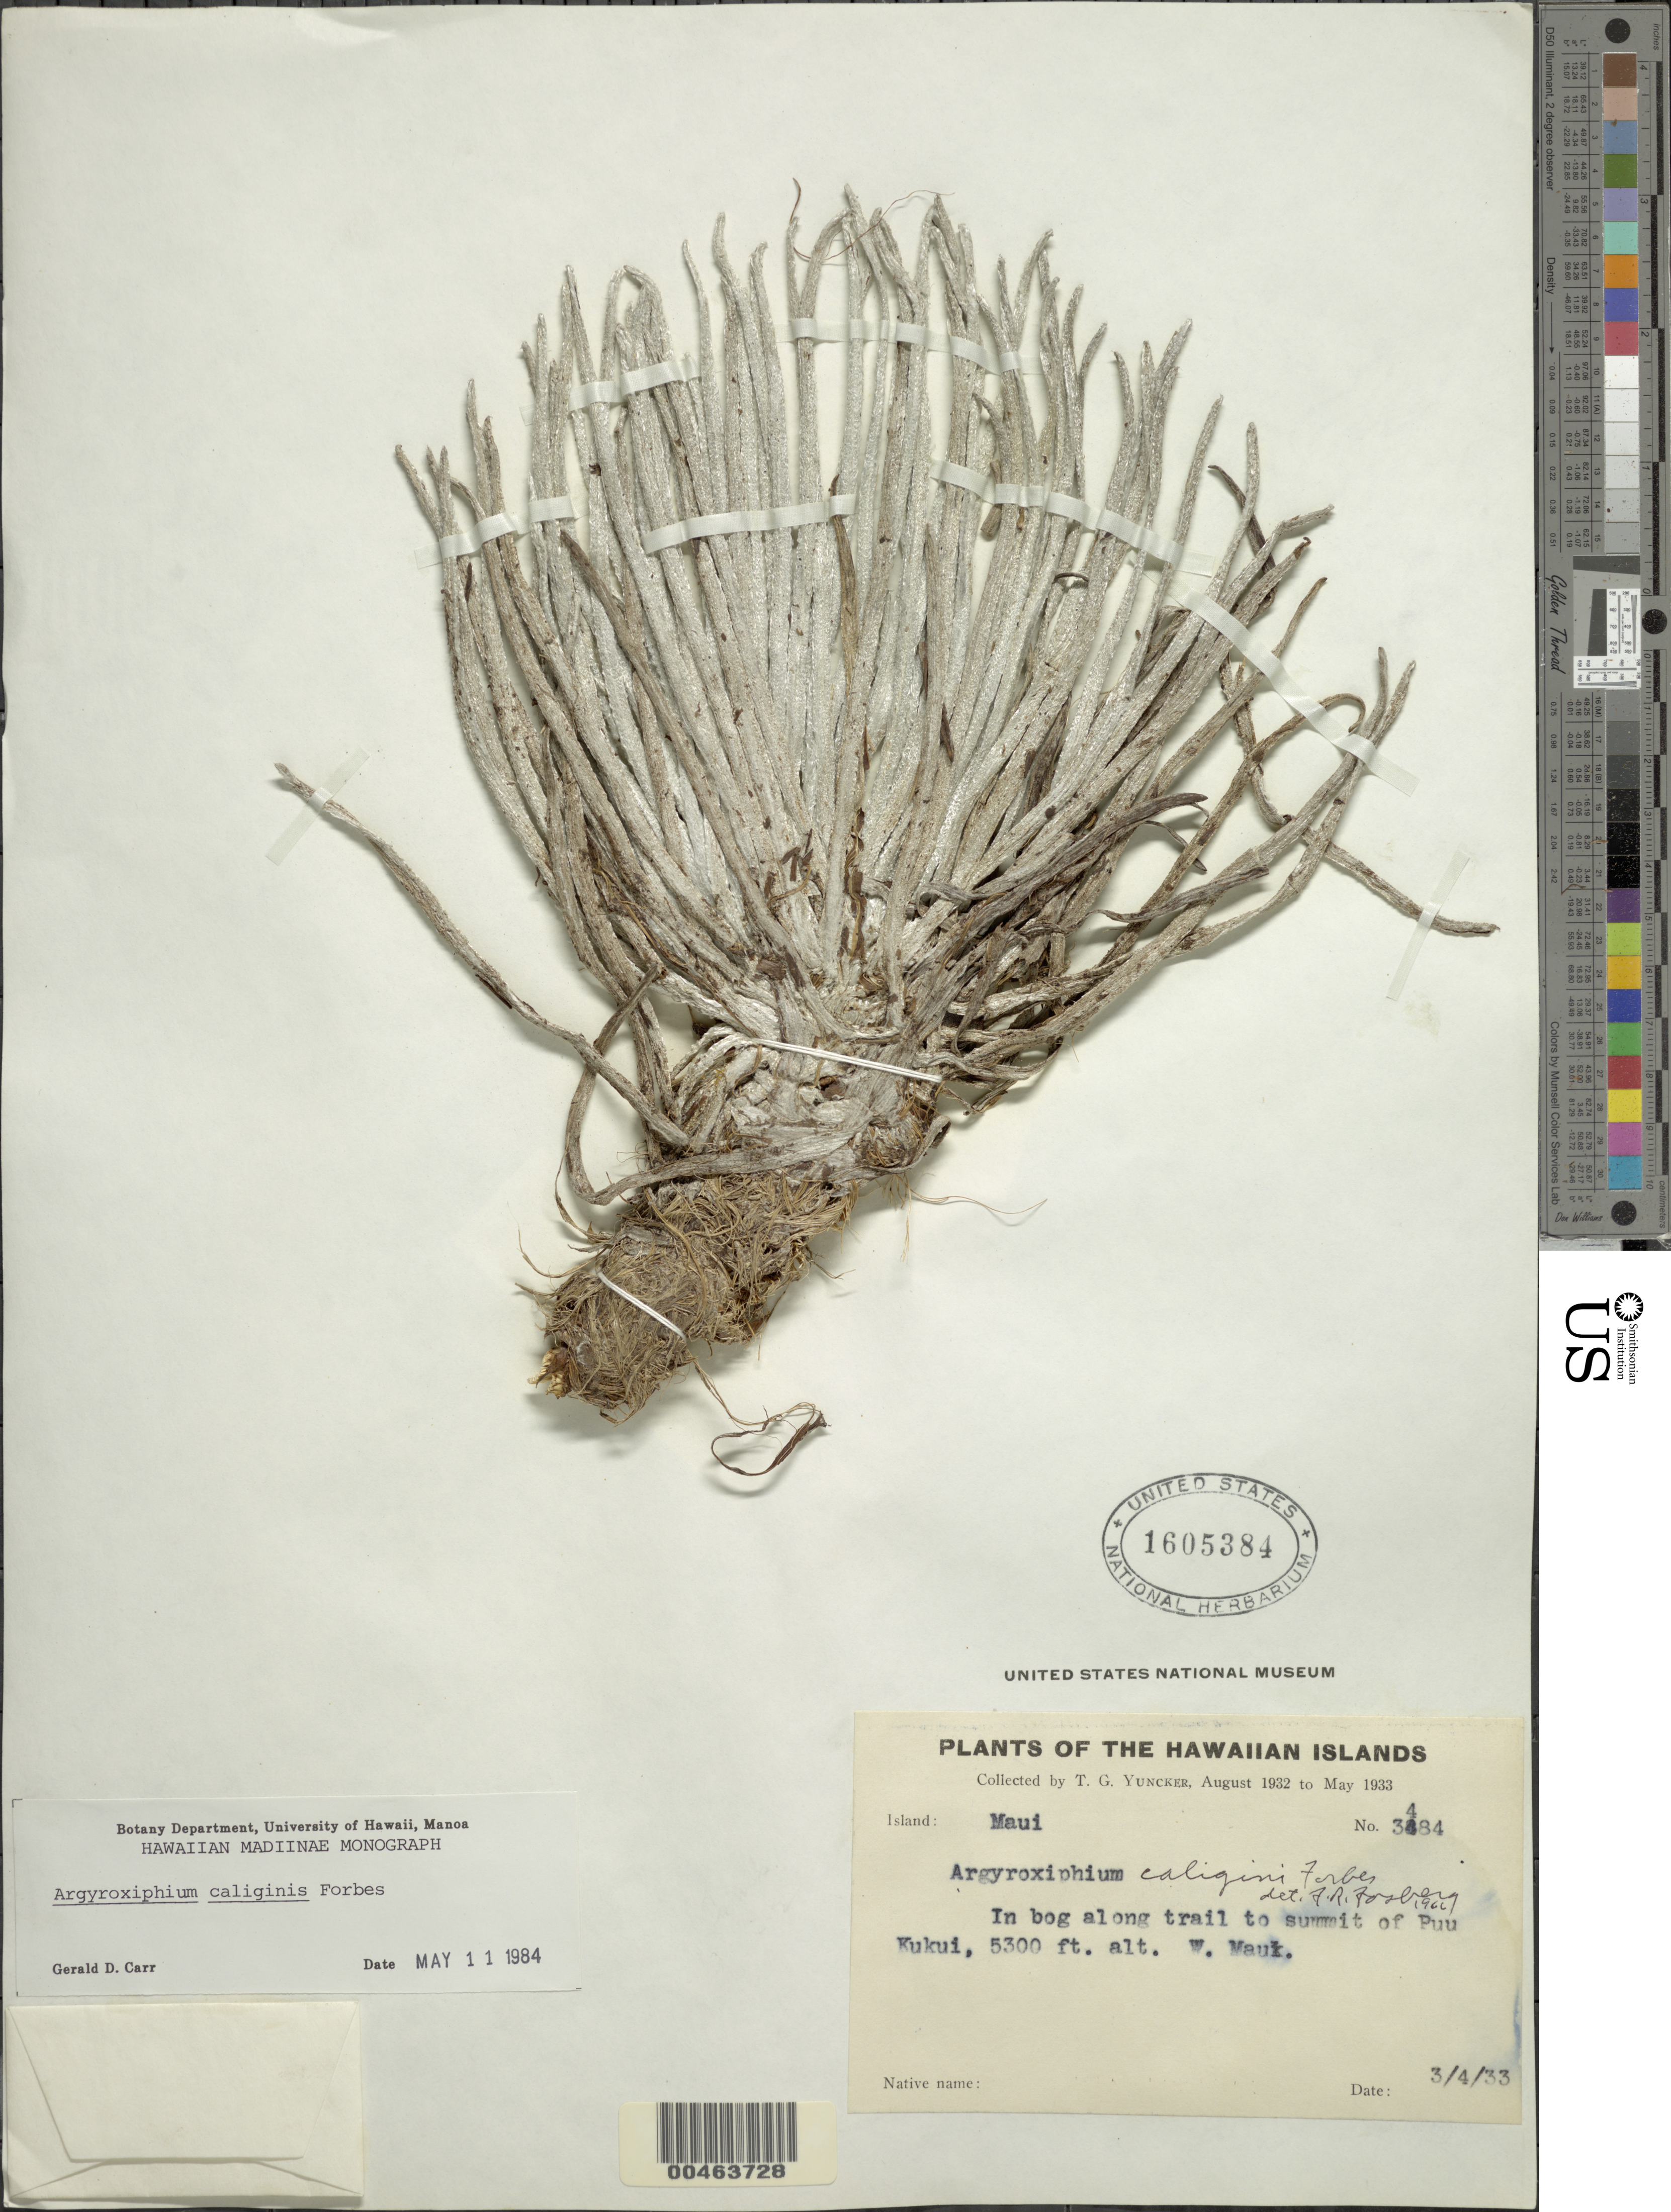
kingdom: Plantae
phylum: Tracheophyta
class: Magnoliopsida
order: Asterales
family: Asteraceae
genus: Argyroxiphium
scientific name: Argyroxiphium caliginis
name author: C.N. Forbes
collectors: T. G. Yuncker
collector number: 3484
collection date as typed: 4 Mar 1933 or 3 Apr 1933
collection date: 1933-03-04 or 1933-04-03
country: United States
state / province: Hawaii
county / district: Maui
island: Maui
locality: In bog along trail to summit of Puu Kukui, W. Maui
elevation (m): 1615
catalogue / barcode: US 1605384